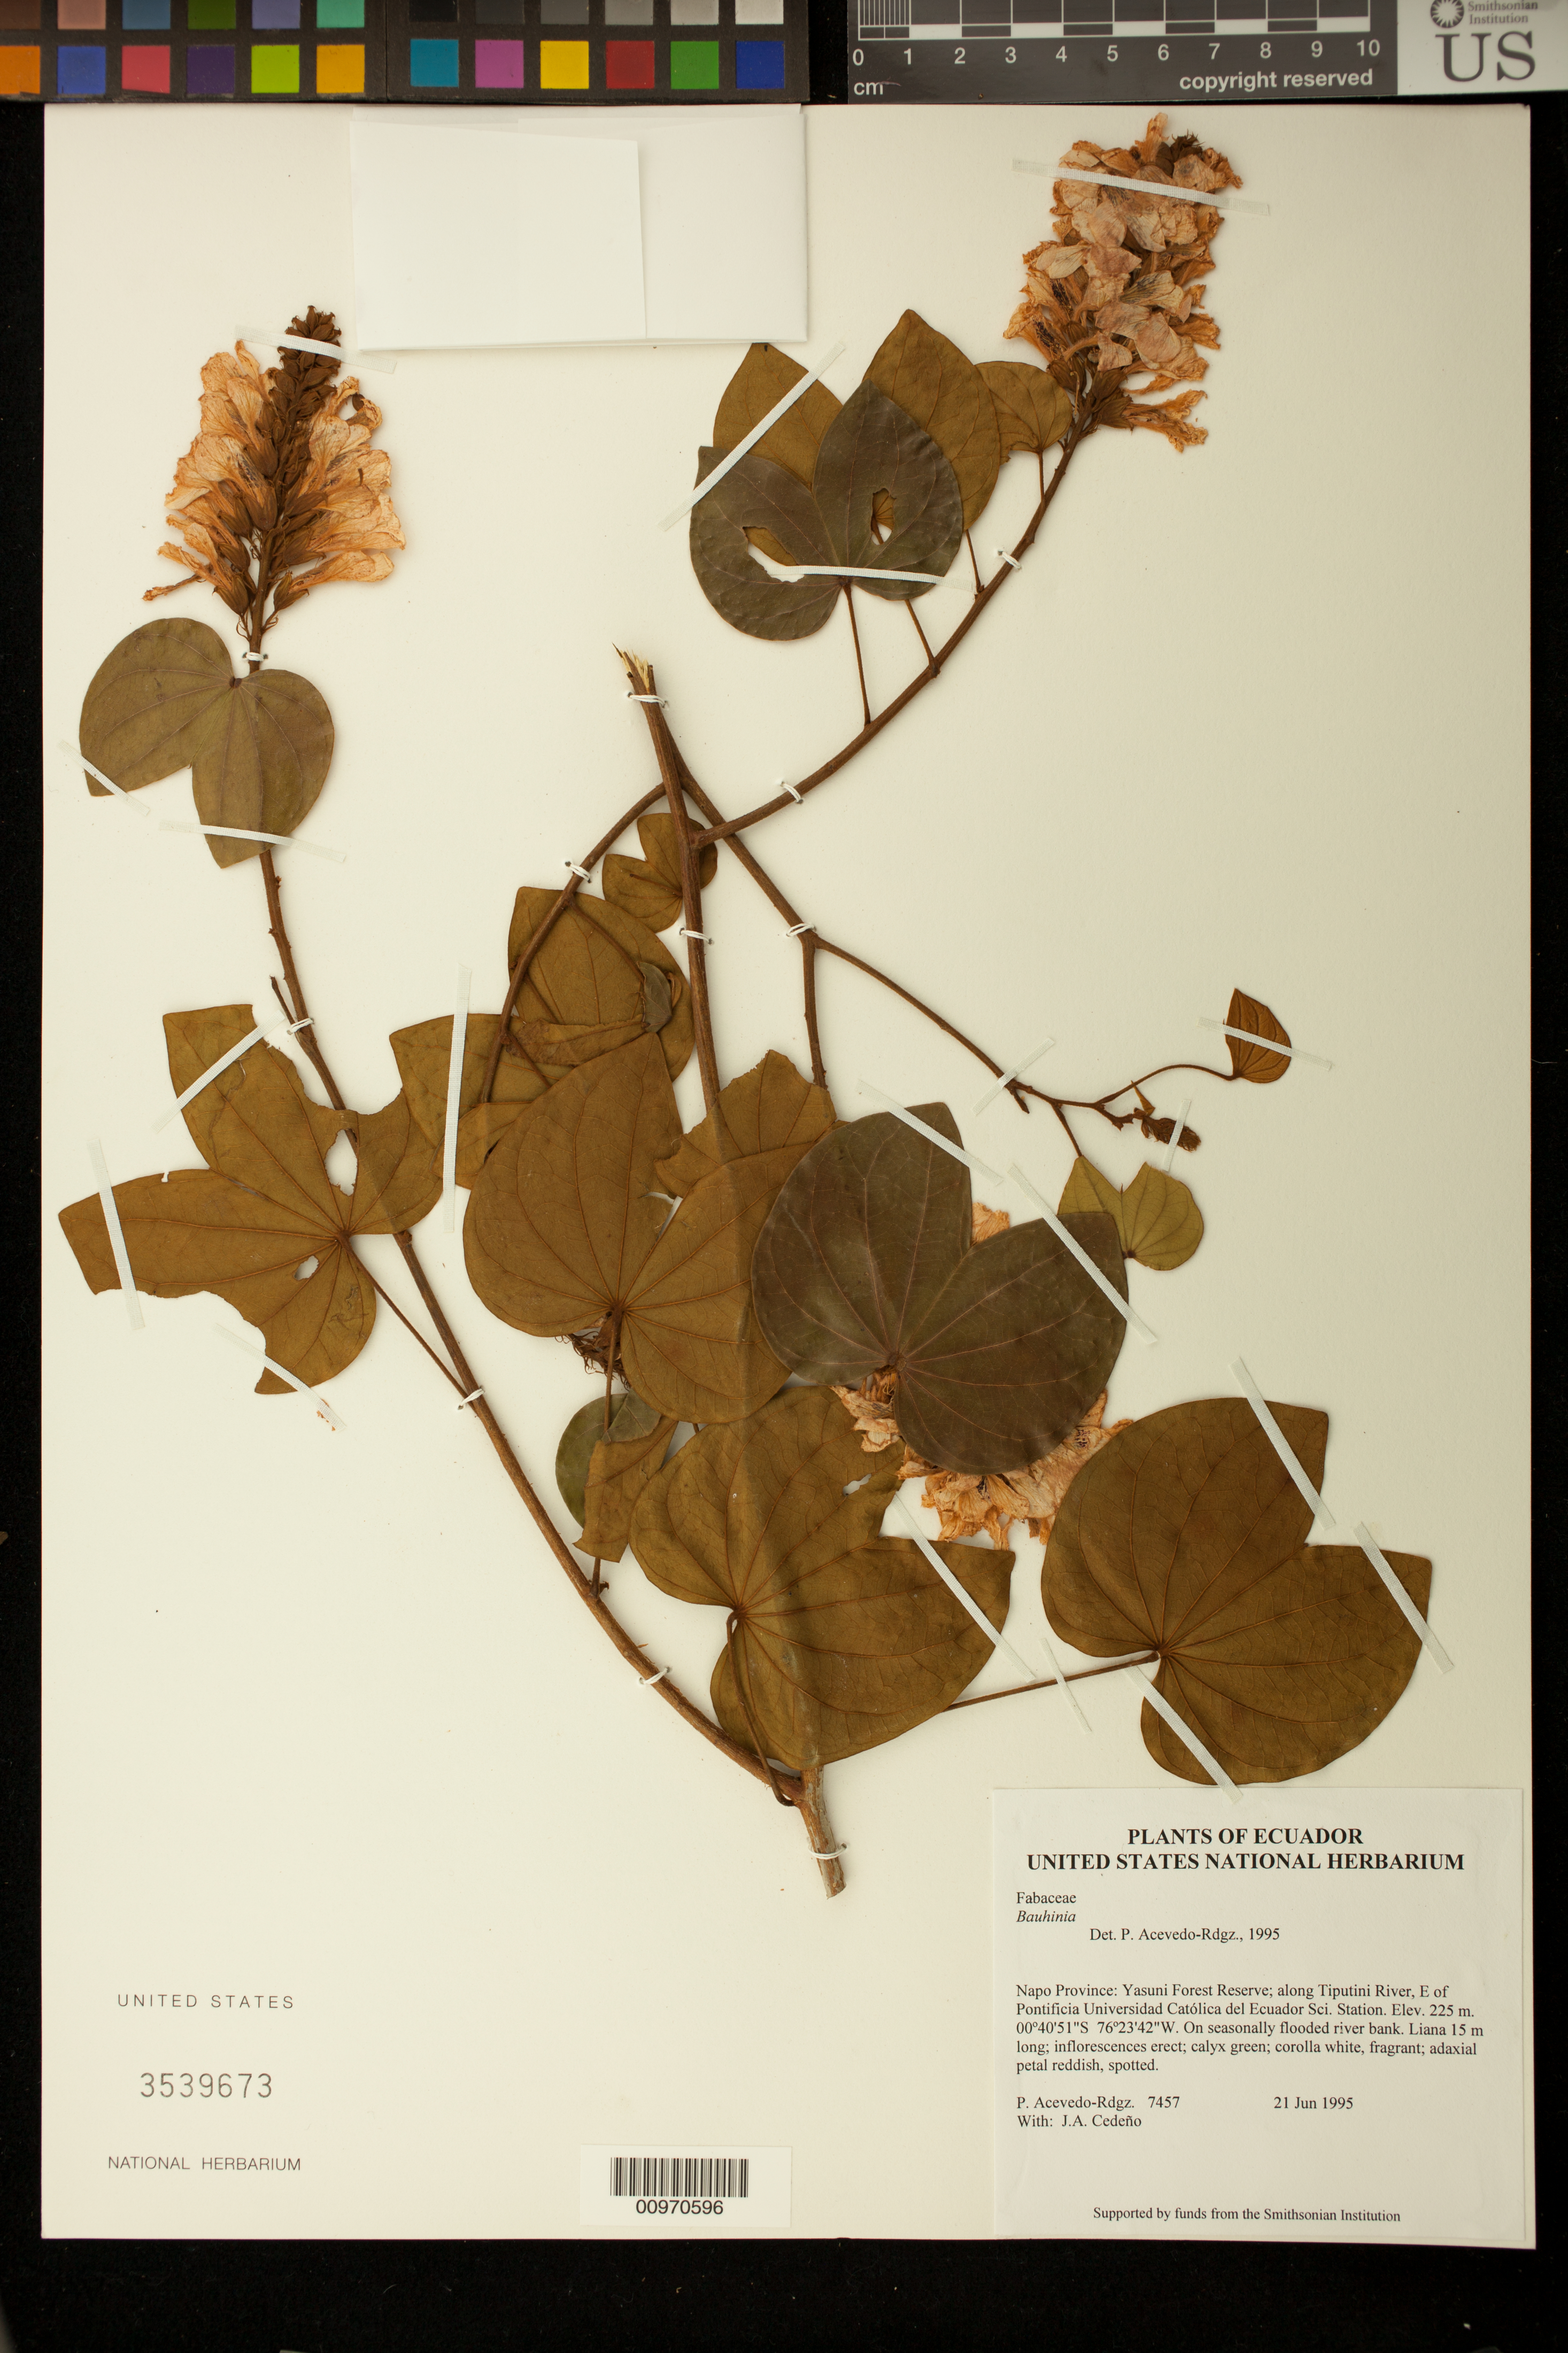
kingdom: Plantae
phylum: Tracheophyta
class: Magnoliopsida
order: Fabales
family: Fabaceae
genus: Schnella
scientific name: Schnella glabra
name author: (Jacq.) Dugand G.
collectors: P. Acevedo-Rodr. & J. A. Cedeño M.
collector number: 7457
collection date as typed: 21 Jun 1995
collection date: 1995-06-21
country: Ecuador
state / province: Napo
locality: Napo Province: Yasuni Forest Reserve; along Tiputini River, E of Pontificia Universidad Católica del Ecuador Sci. Station.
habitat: On seasonally flooded river bank.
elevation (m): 225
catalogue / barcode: US 3539673